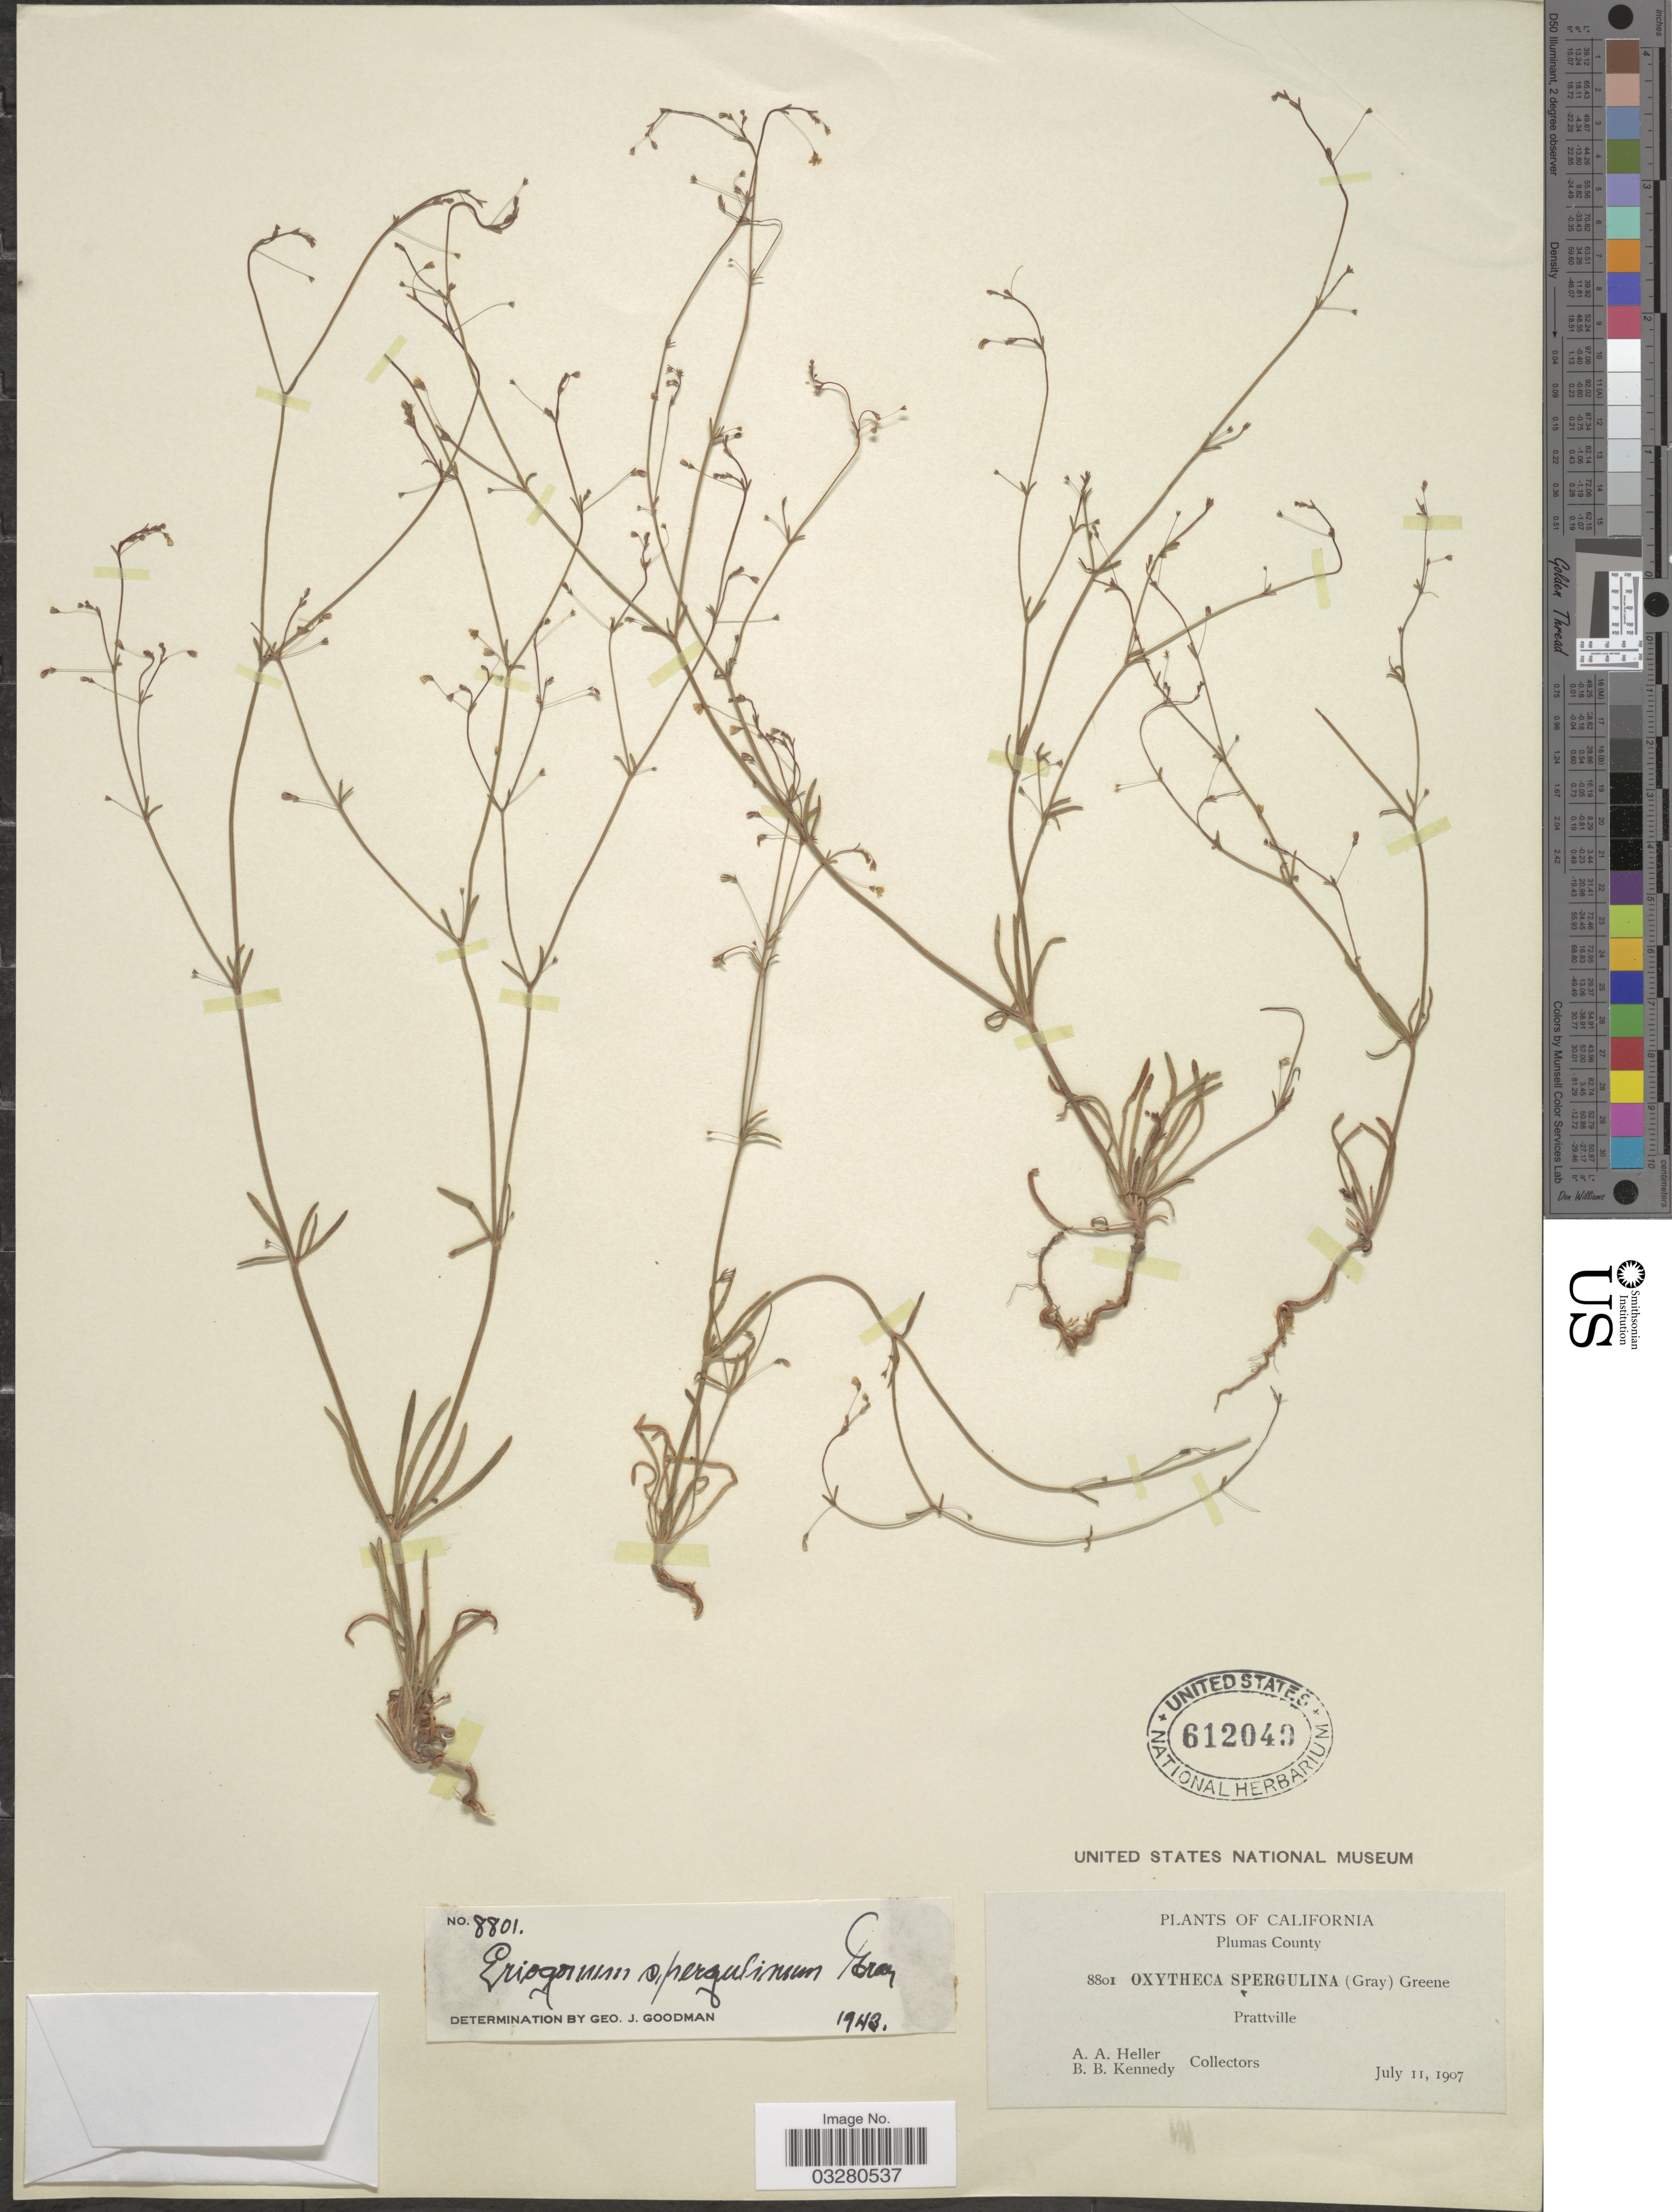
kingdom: Plantae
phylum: Tracheophyta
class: Magnoliopsida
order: Caryophyllales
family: Polygonaceae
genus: Eriogonum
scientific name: Eriogonum spergulinum var. reddingianum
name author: (M.E. Jones) J.T. Howell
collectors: A. A. Heller & B. Kennedy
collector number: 8801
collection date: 1907-07-11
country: United States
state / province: California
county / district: Plumas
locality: Plumas County. Prattville.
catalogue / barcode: US 612049